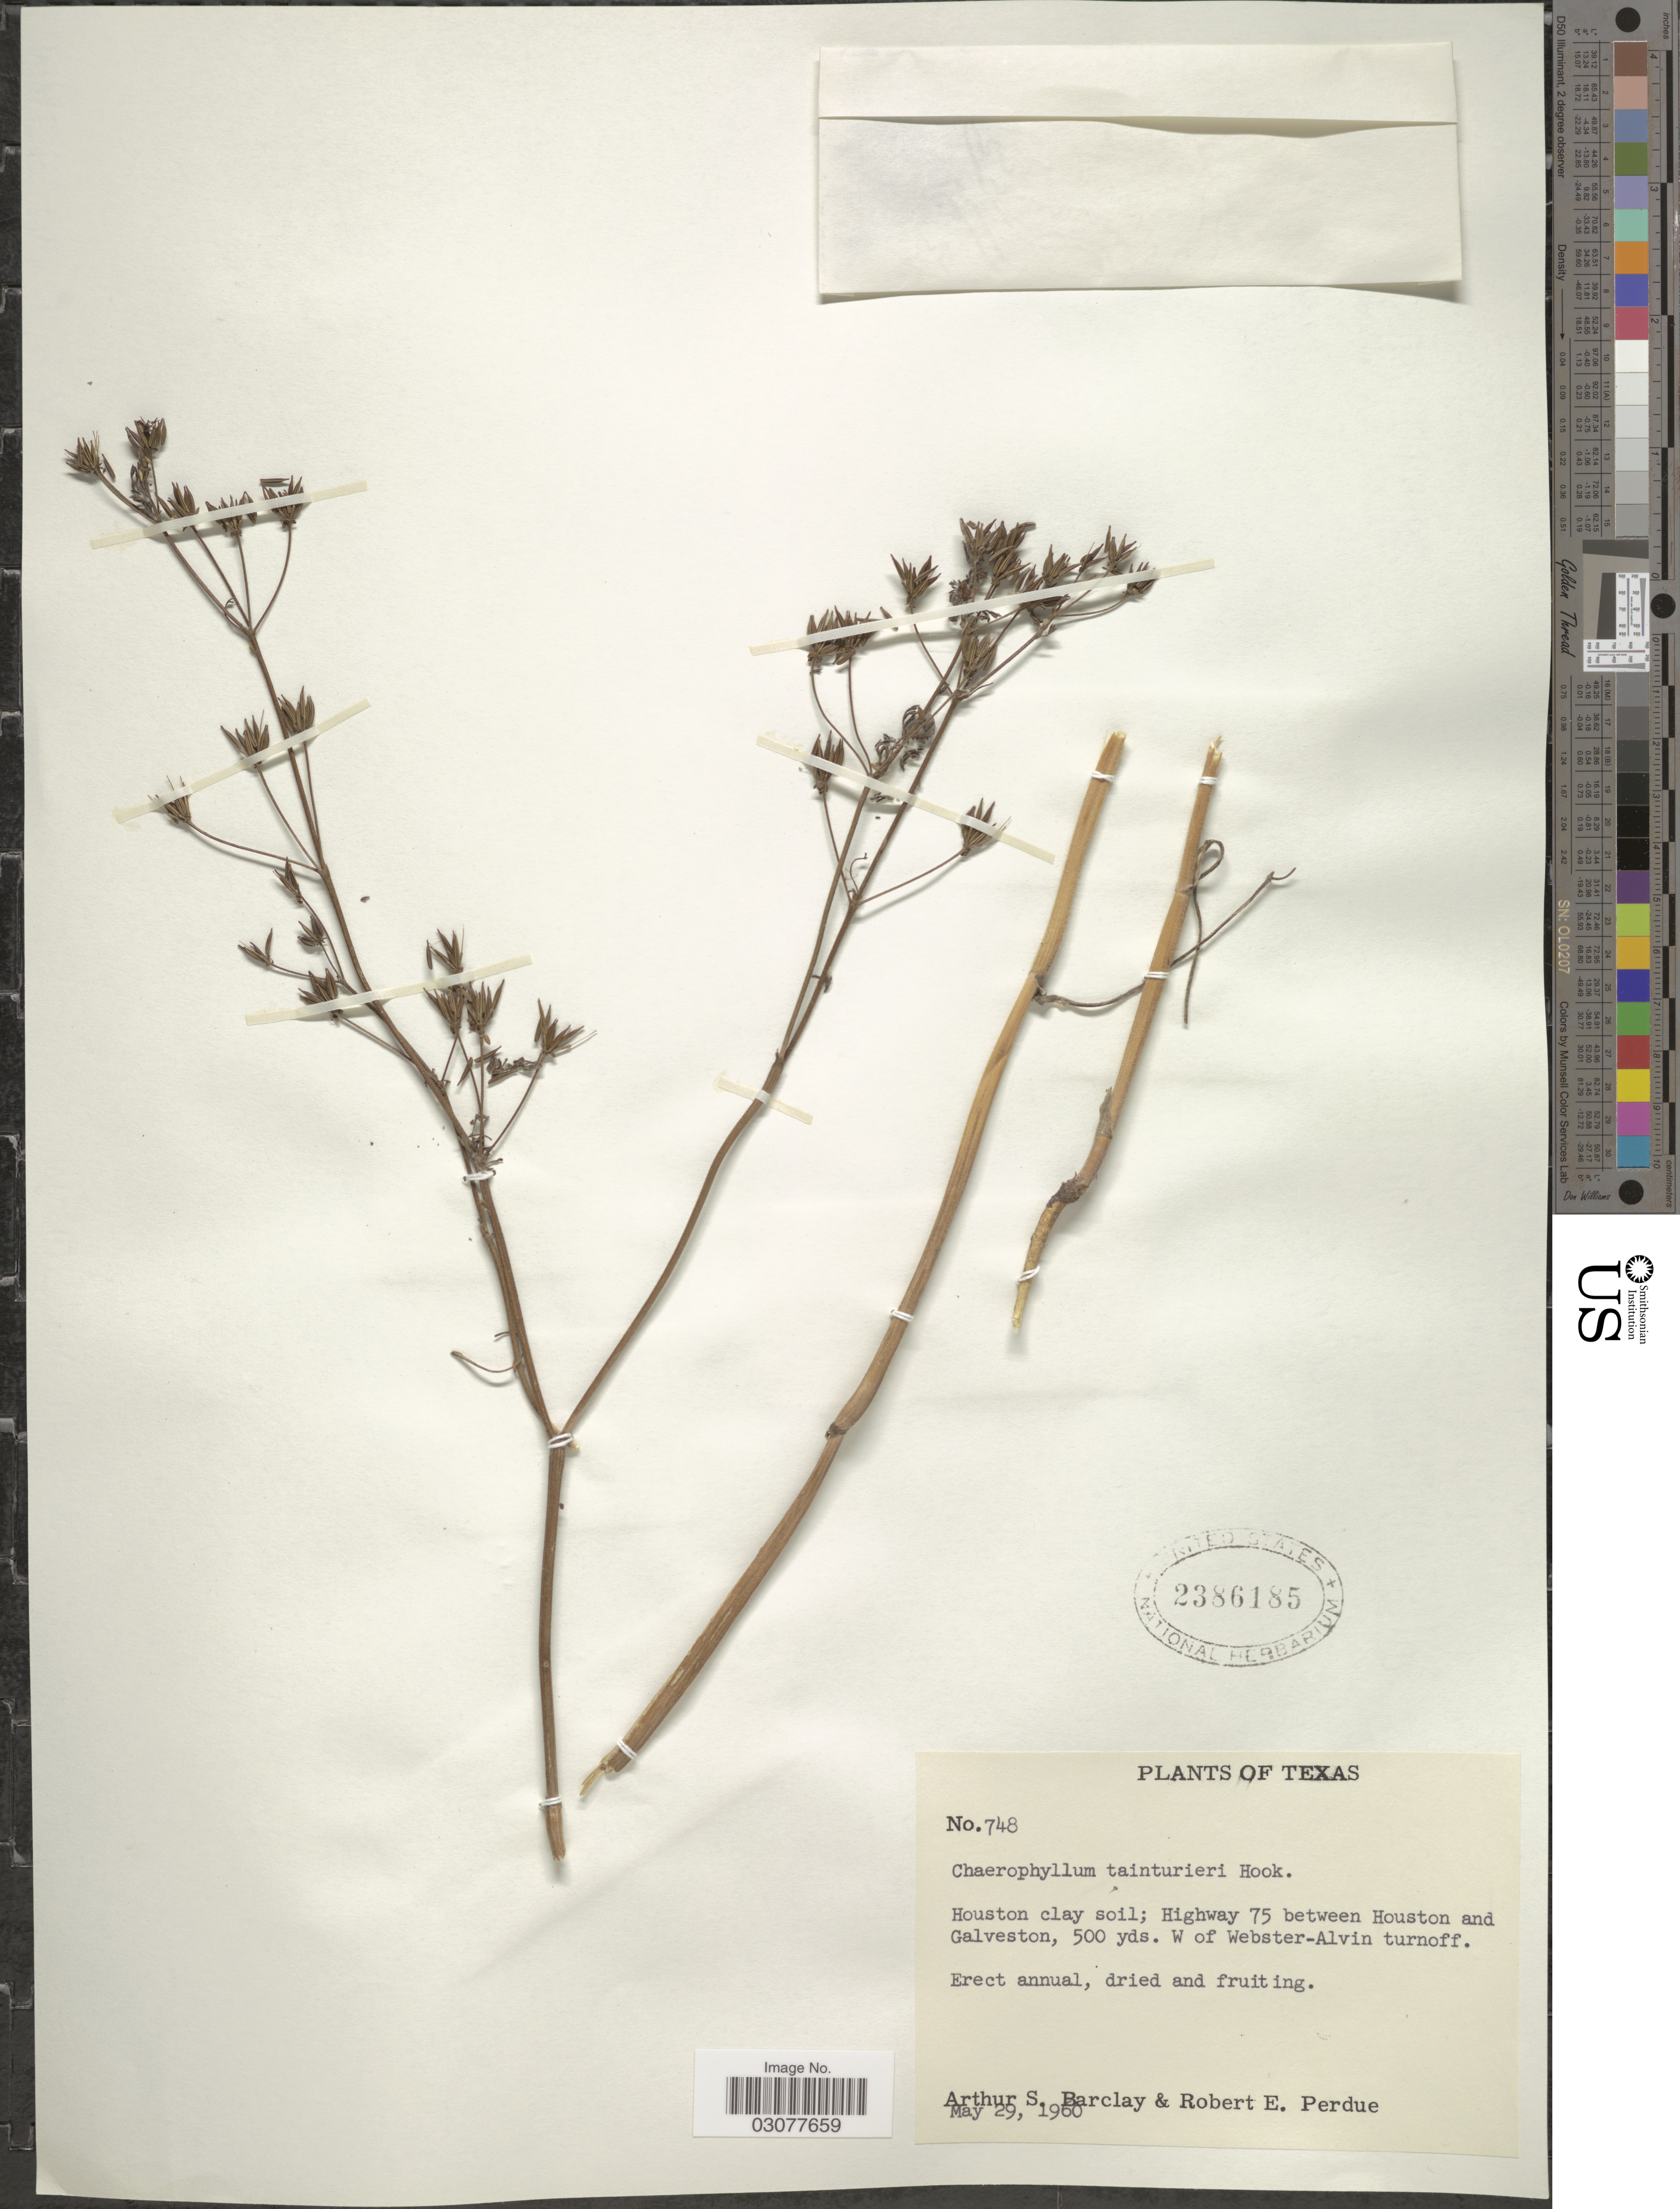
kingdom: Plantae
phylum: Tracheophyta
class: Magnoliopsida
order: Apiales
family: Apiaceae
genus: Chaerophyllum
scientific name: Chaerophyllum tainturieri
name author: Hook.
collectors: A. S. Barclay & R. E. Perdue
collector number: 748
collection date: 1960-05-29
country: United States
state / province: Texas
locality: Houston clay soil; Highway 75 between Houston and Galveston, 500 yds. W of Webster-Alvin turnoff.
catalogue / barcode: US 2386185